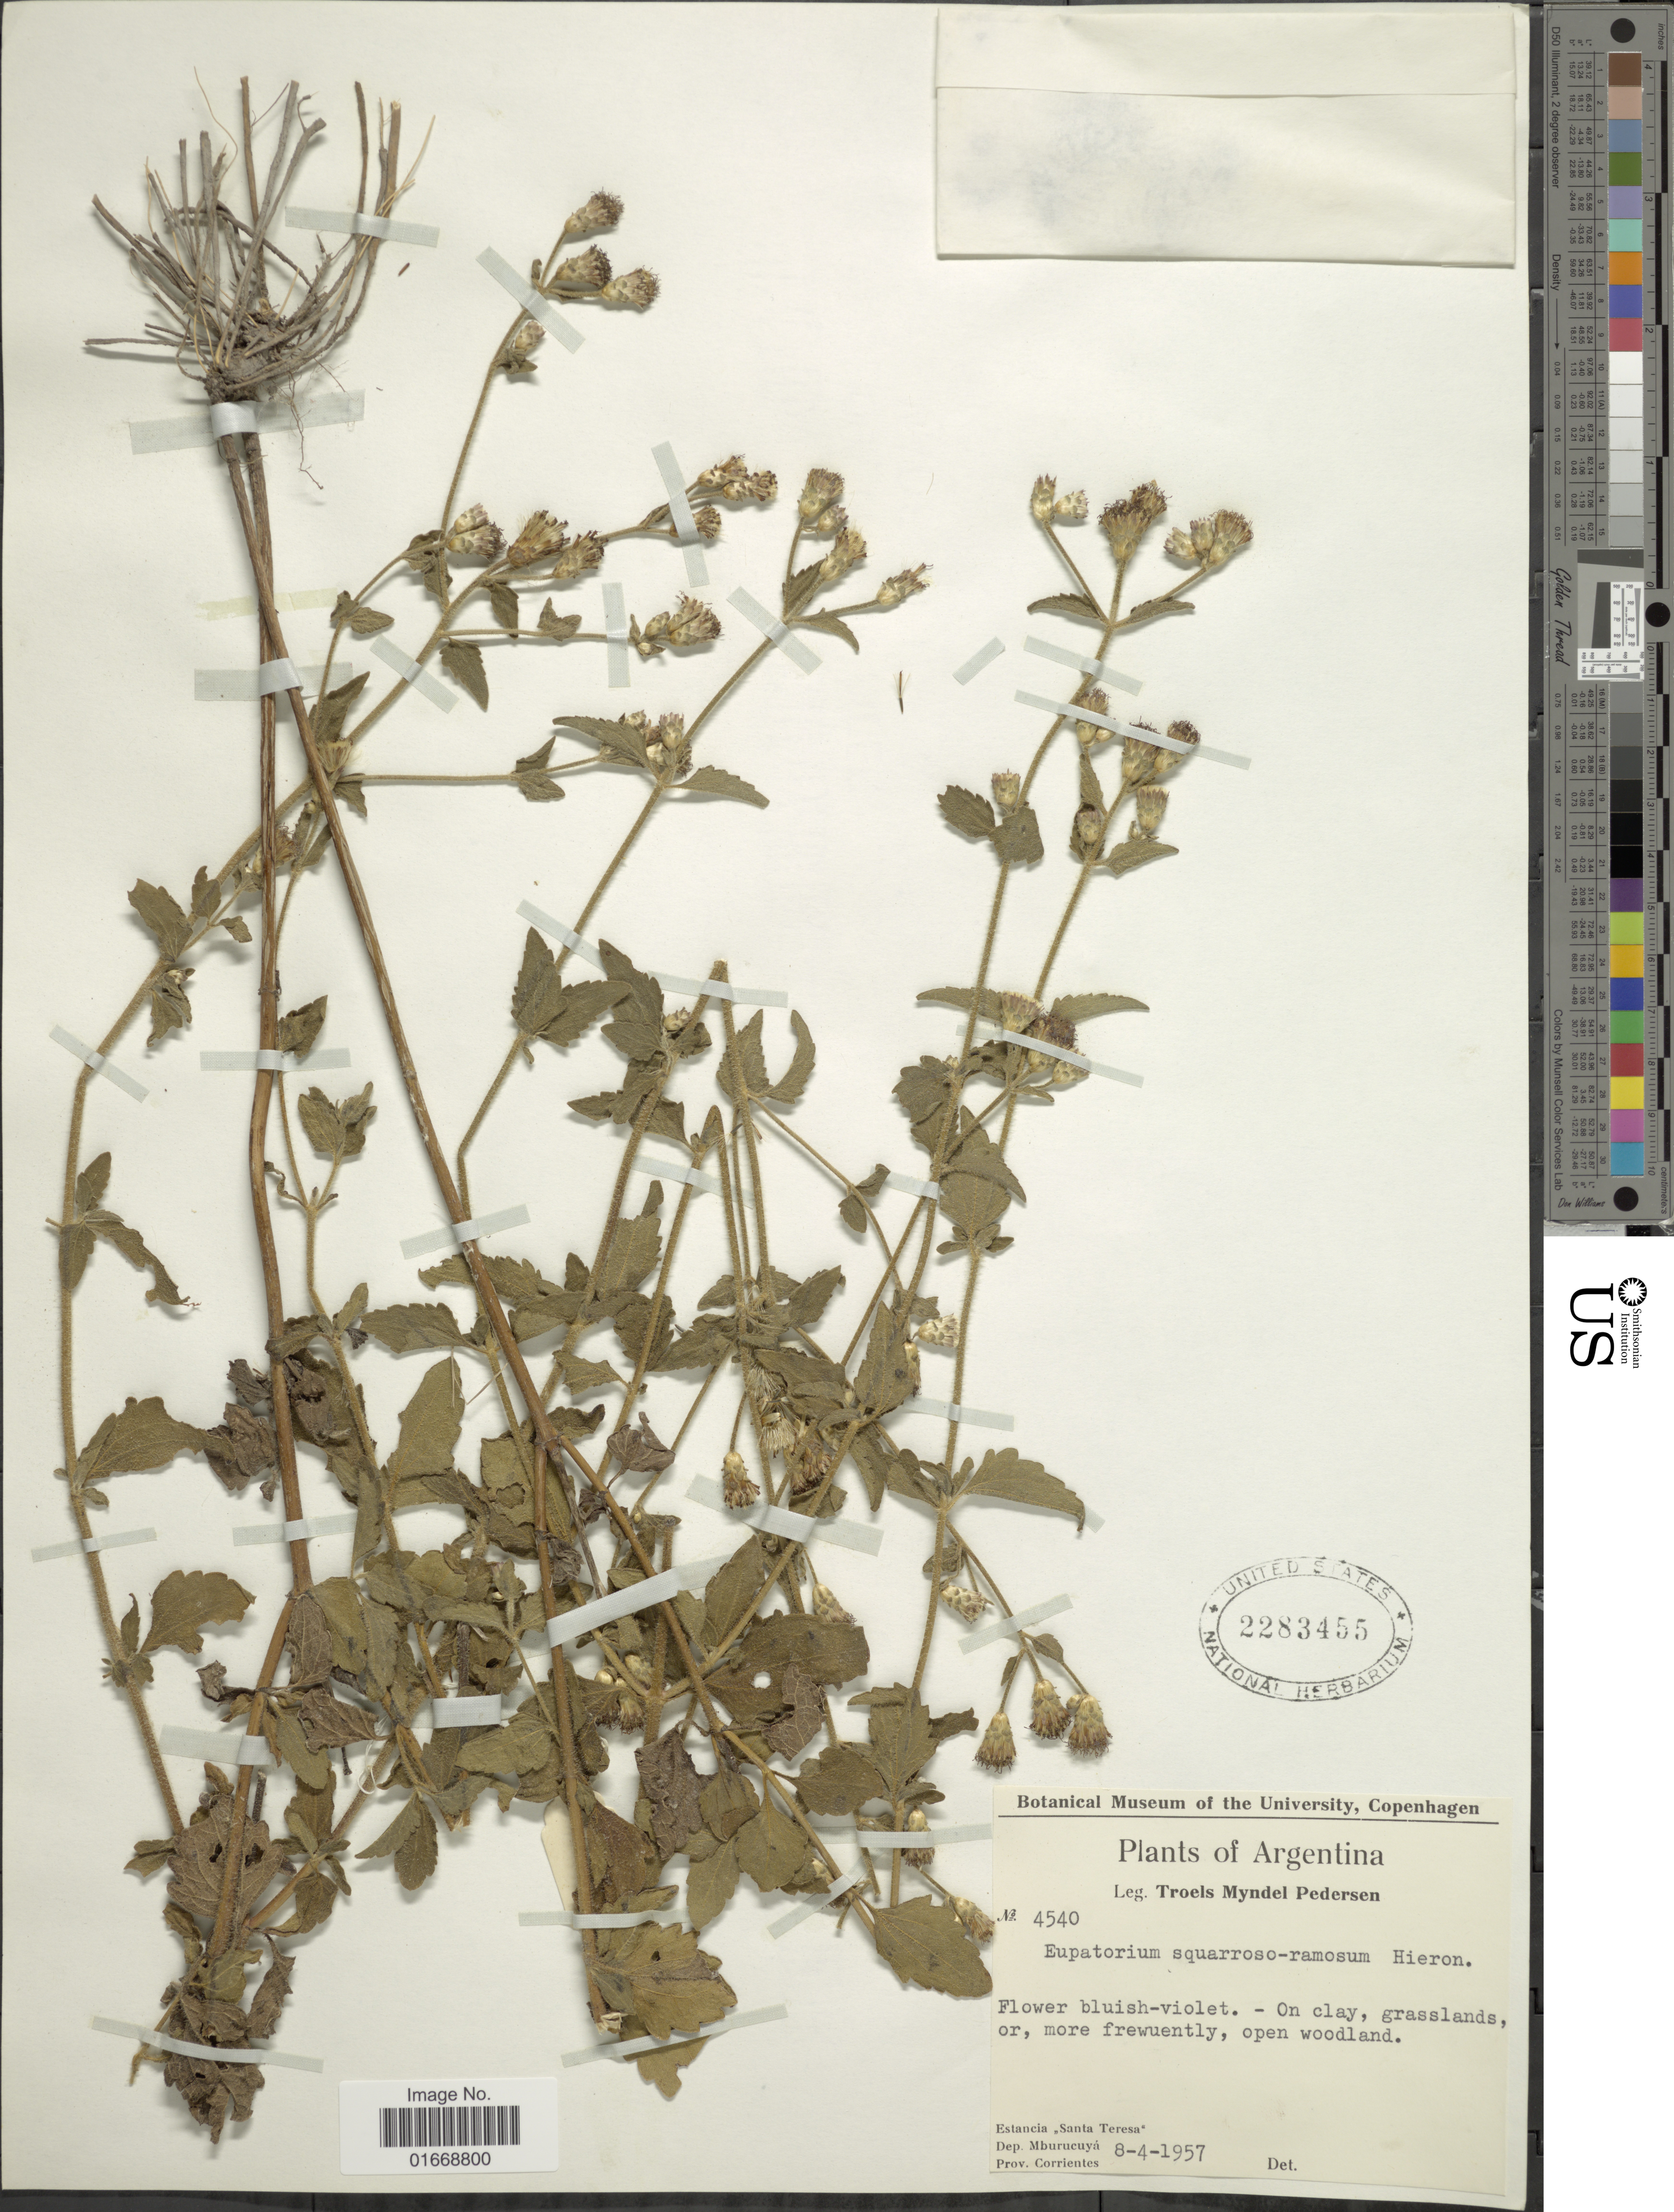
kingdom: Plantae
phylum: Tracheophyta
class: Magnoliopsida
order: Asterales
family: Asteraceae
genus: Chromolaena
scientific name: Chromolaena squarroso-ramosa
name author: (Hieron.) R.M. King & H. Rob.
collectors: T. Pederson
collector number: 4540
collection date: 1957-04-08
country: Argentina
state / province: Corrientes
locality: Estancia Santa Teresa, Dep. Mburucuya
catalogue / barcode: US 2283455